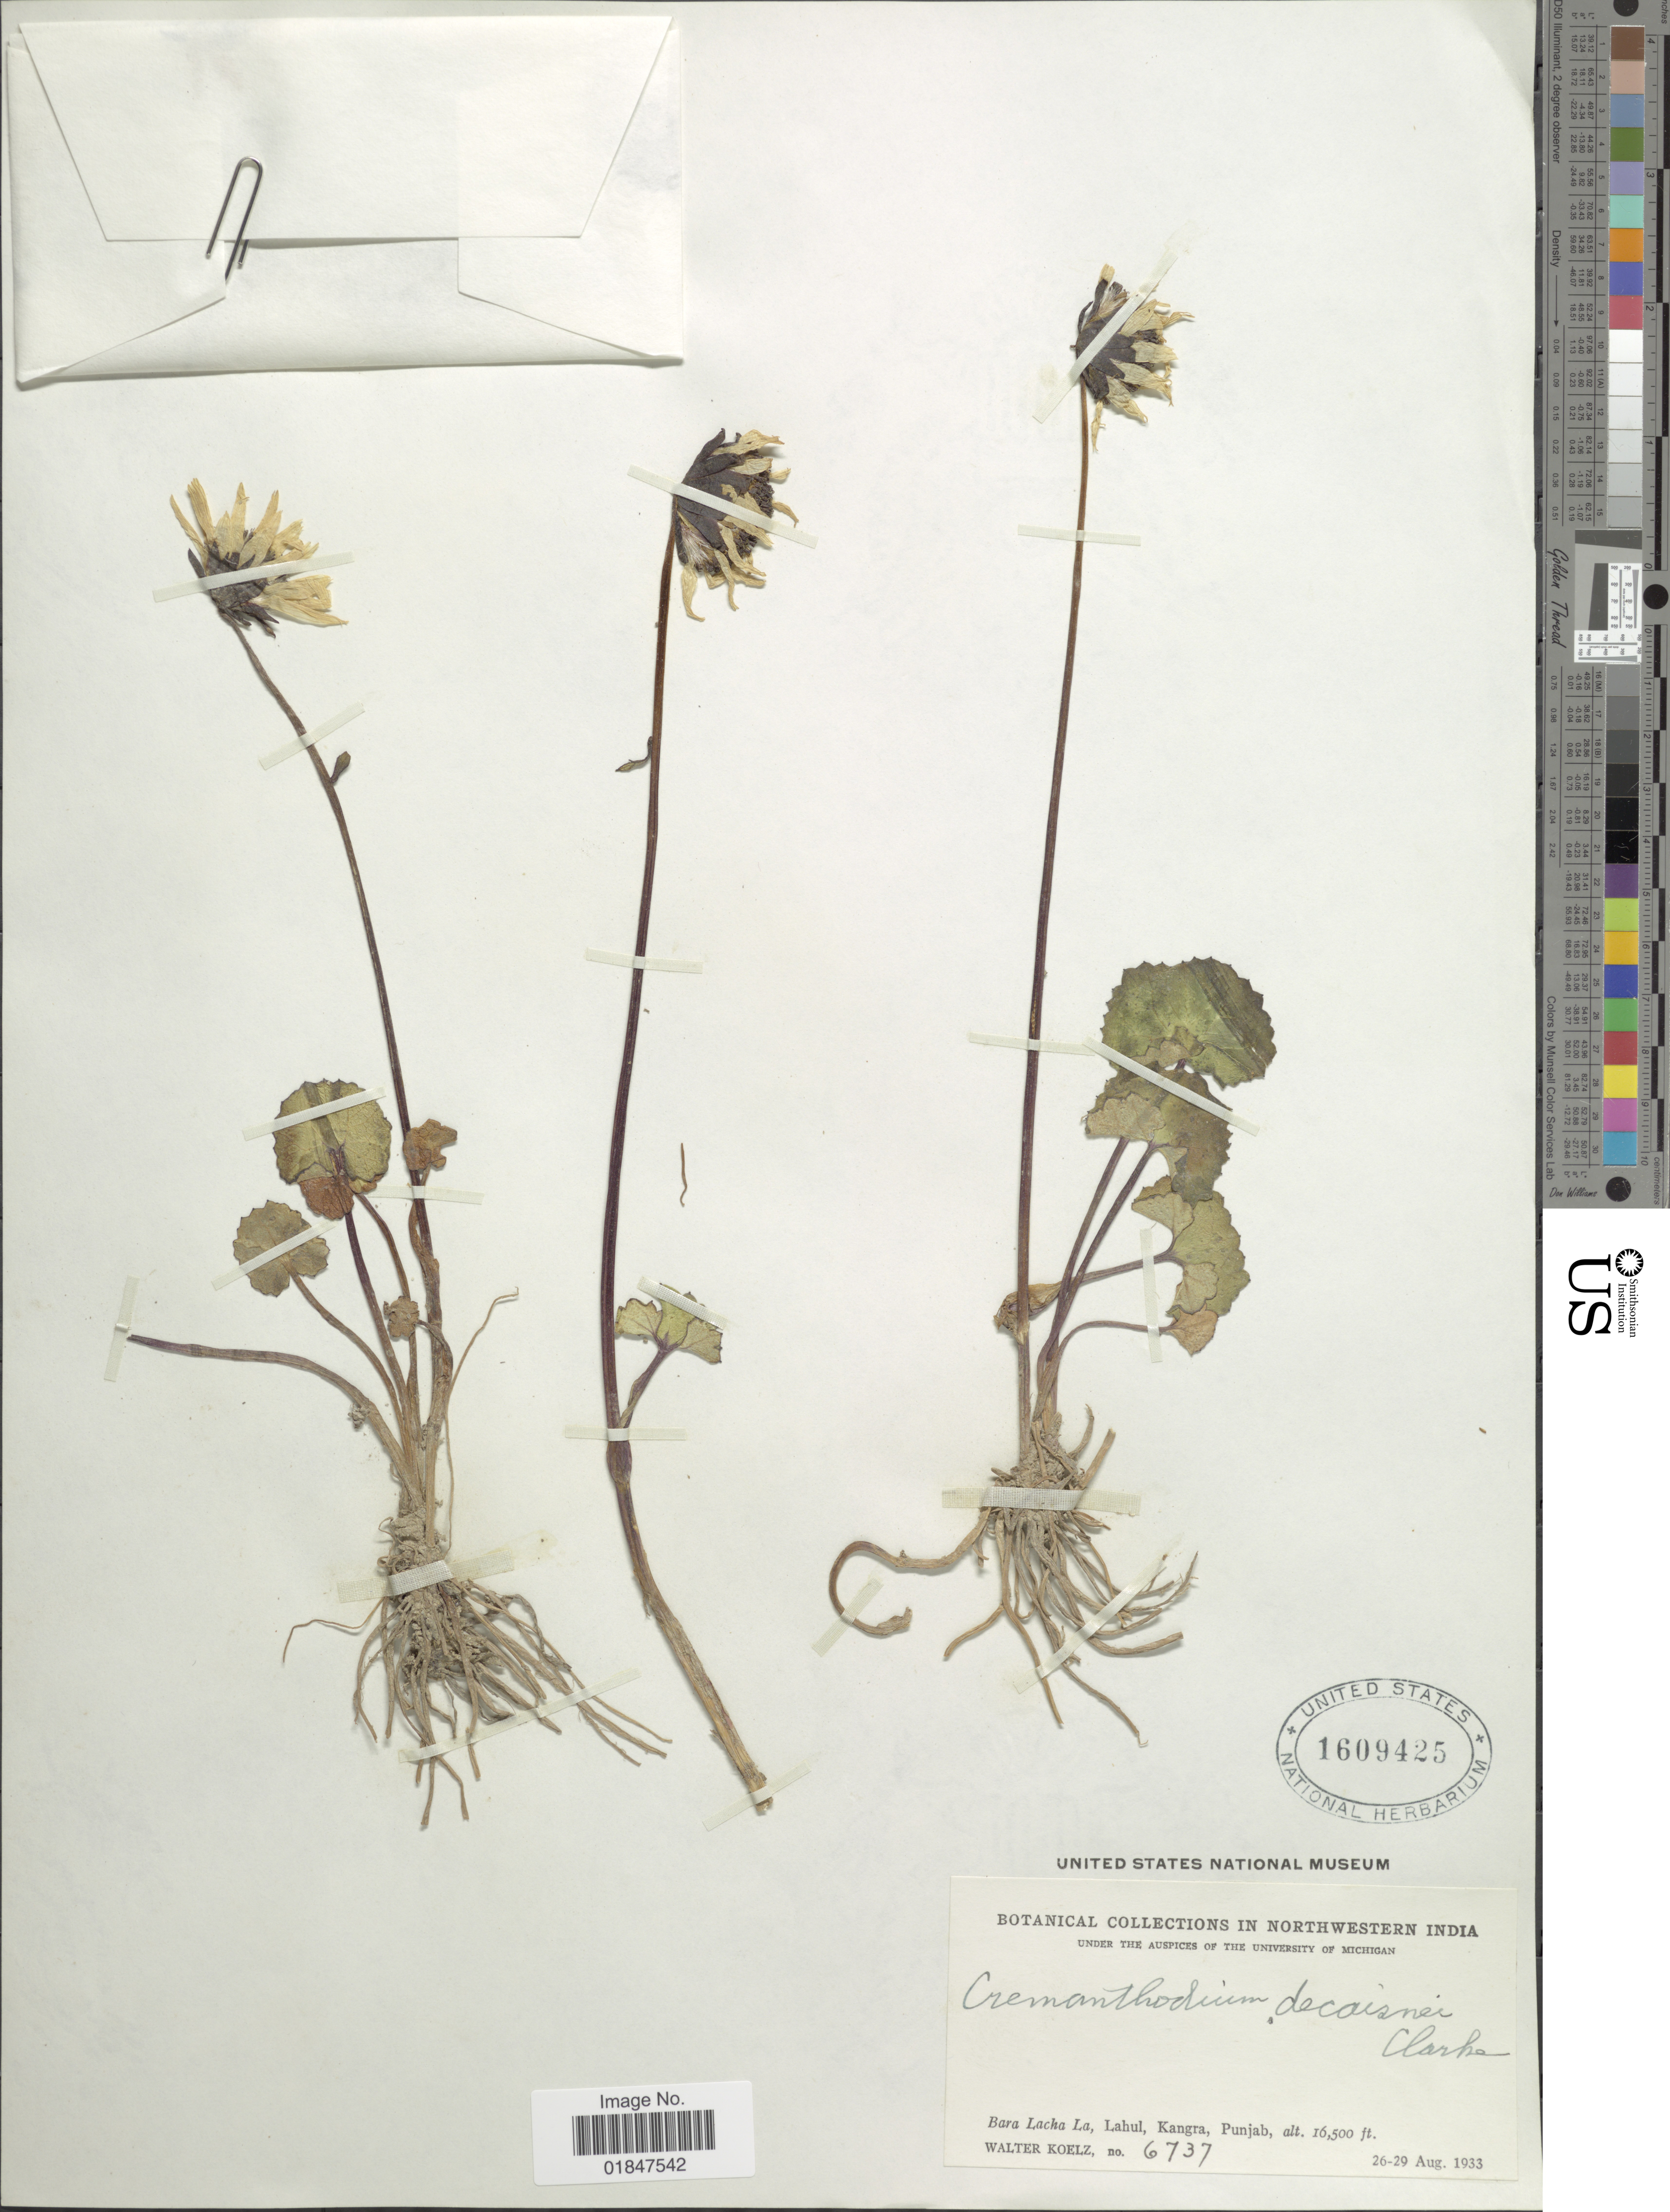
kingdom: Plantae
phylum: Tracheophyta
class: Magnoliopsida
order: Asterales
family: Asteraceae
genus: Cremanthodium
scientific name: Cremanthodium decaisnei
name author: C.B. Clarke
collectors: W. N. Koelz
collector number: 6737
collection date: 1933-08-26/1933-08-29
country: India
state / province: Himachal Pradesh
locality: Northwestern India, Bara Lacha La, Lahul, Kangra, Punjab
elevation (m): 5029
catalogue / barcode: US 1609425